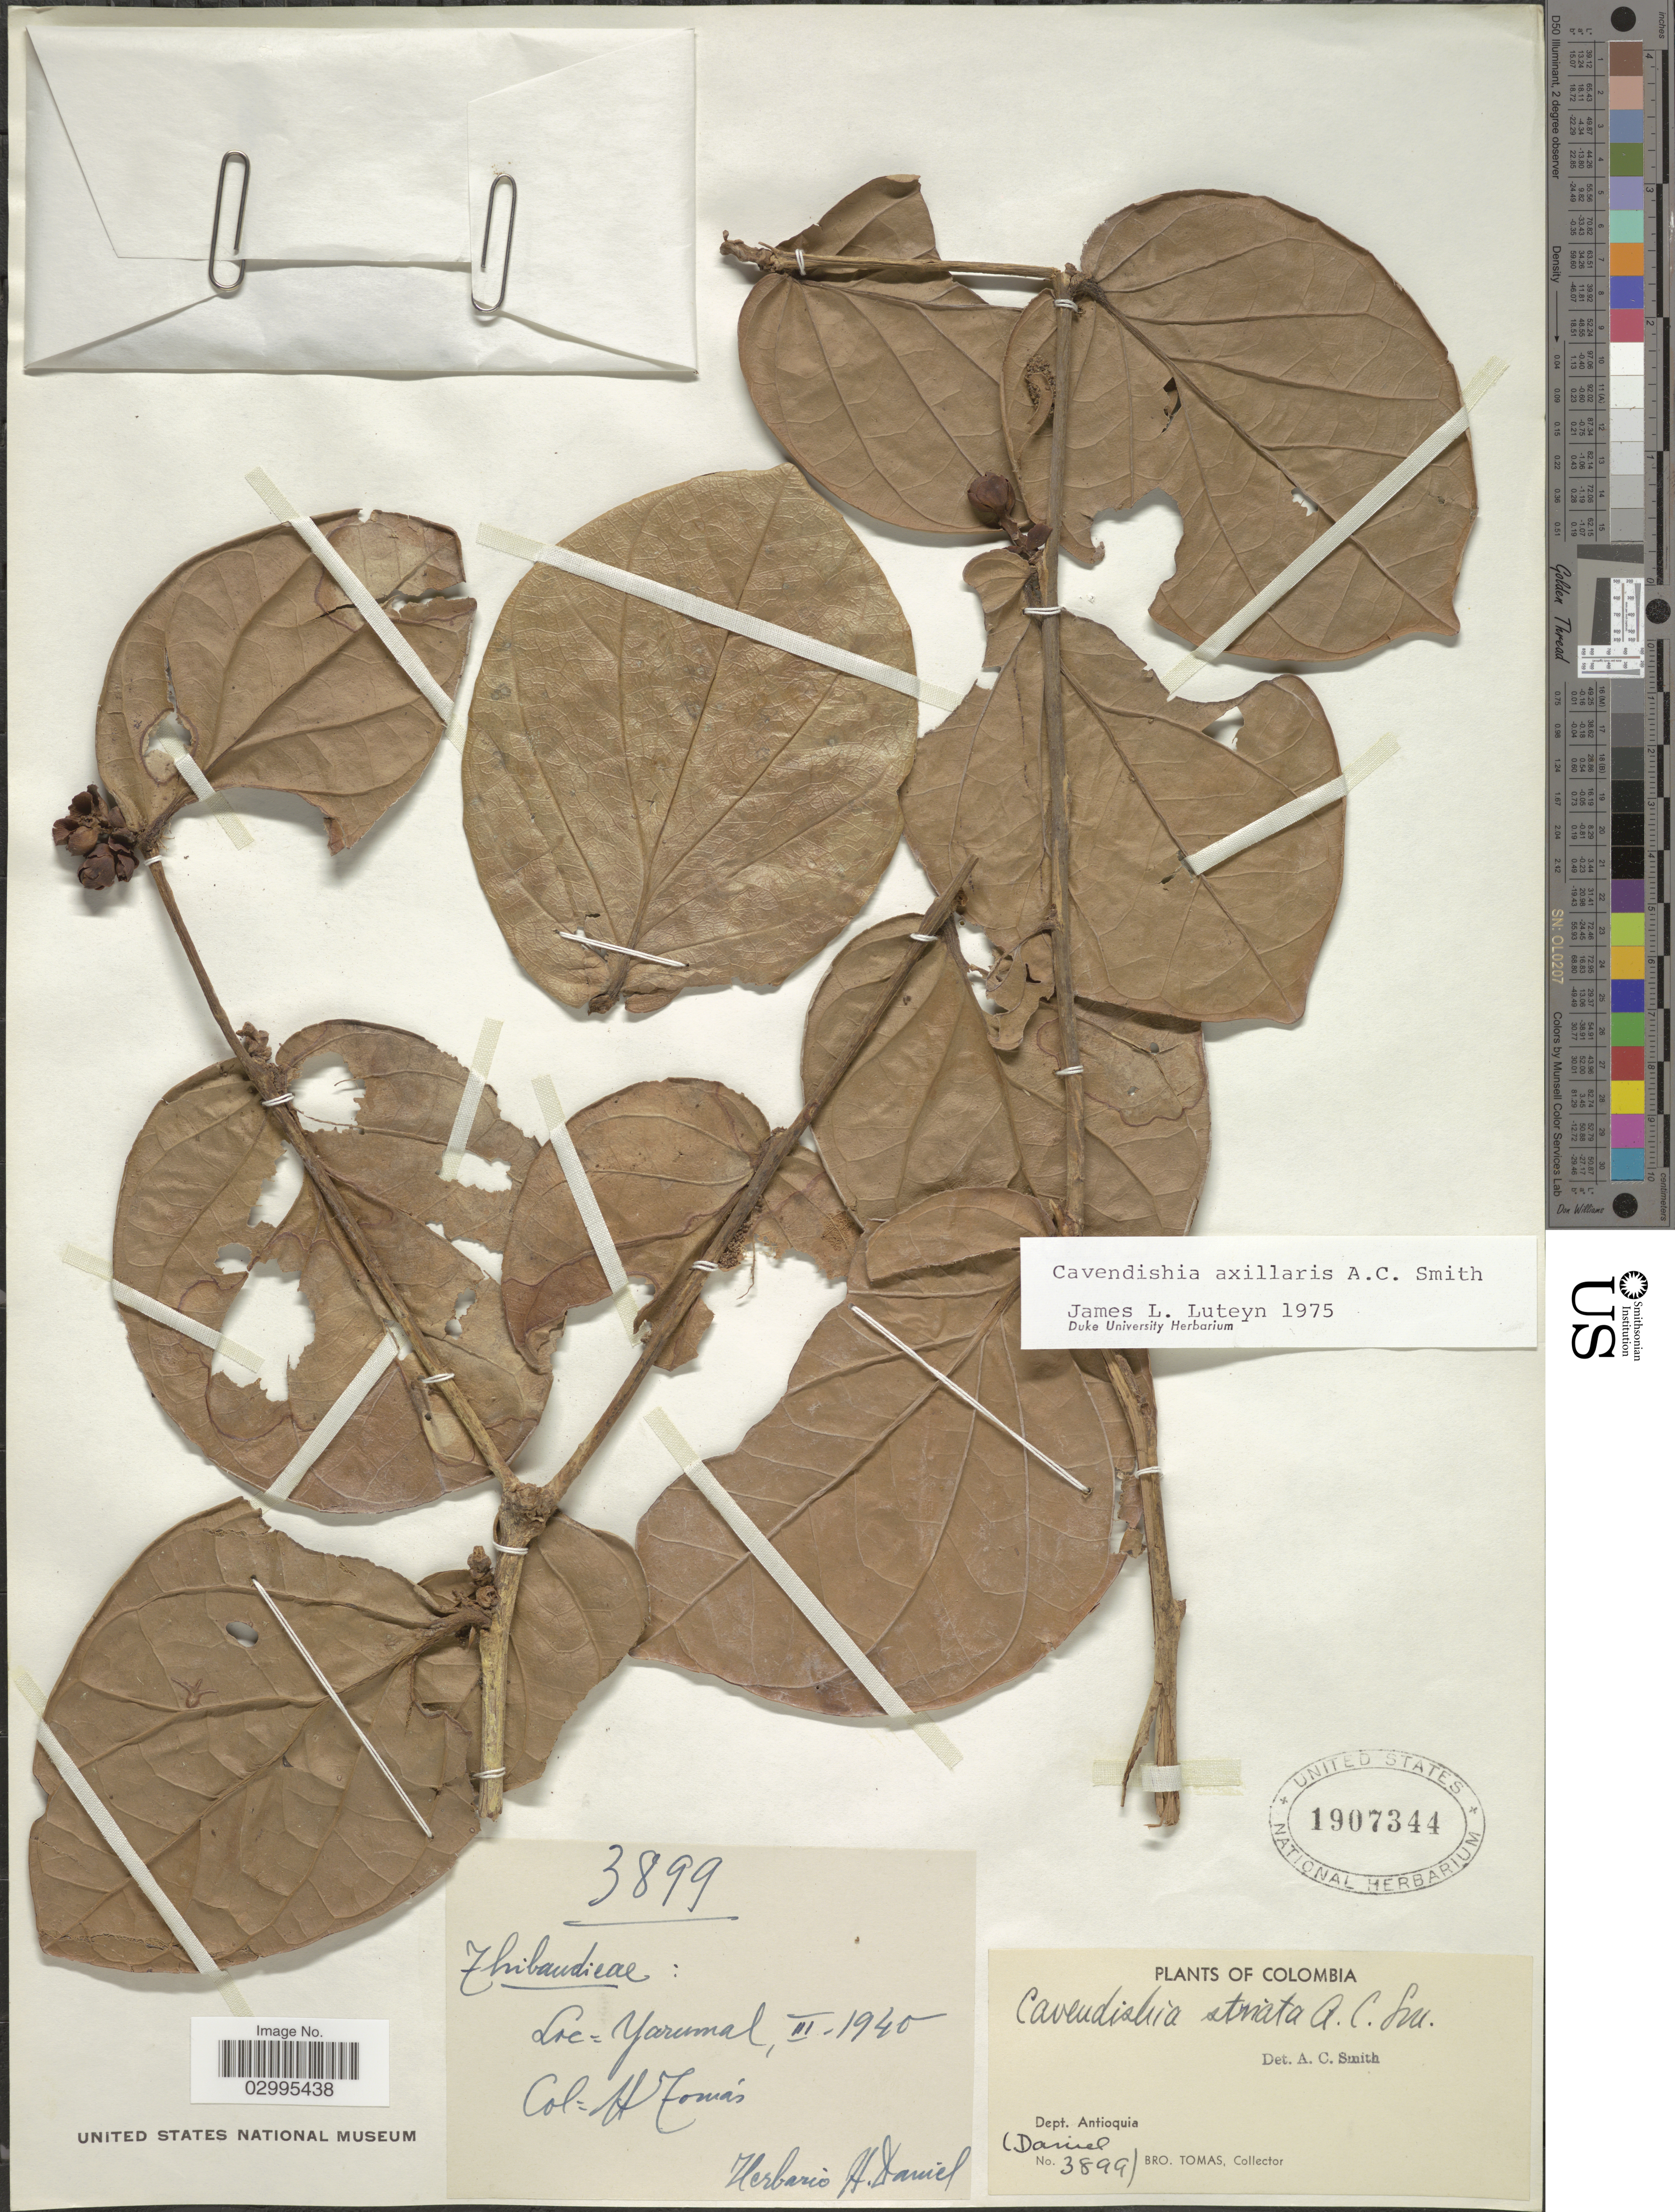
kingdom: Plantae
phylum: Tracheophyta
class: Magnoliopsida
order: Ericales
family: Ericaceae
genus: Cavendishia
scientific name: Cavendishia axillaris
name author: A.C. Sm.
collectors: Bro. A. Tomas & A. Daniel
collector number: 3899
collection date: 1940-03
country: Colombia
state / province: Antioquia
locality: Dept. Antioquia. Yarumal.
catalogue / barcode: US 1907344